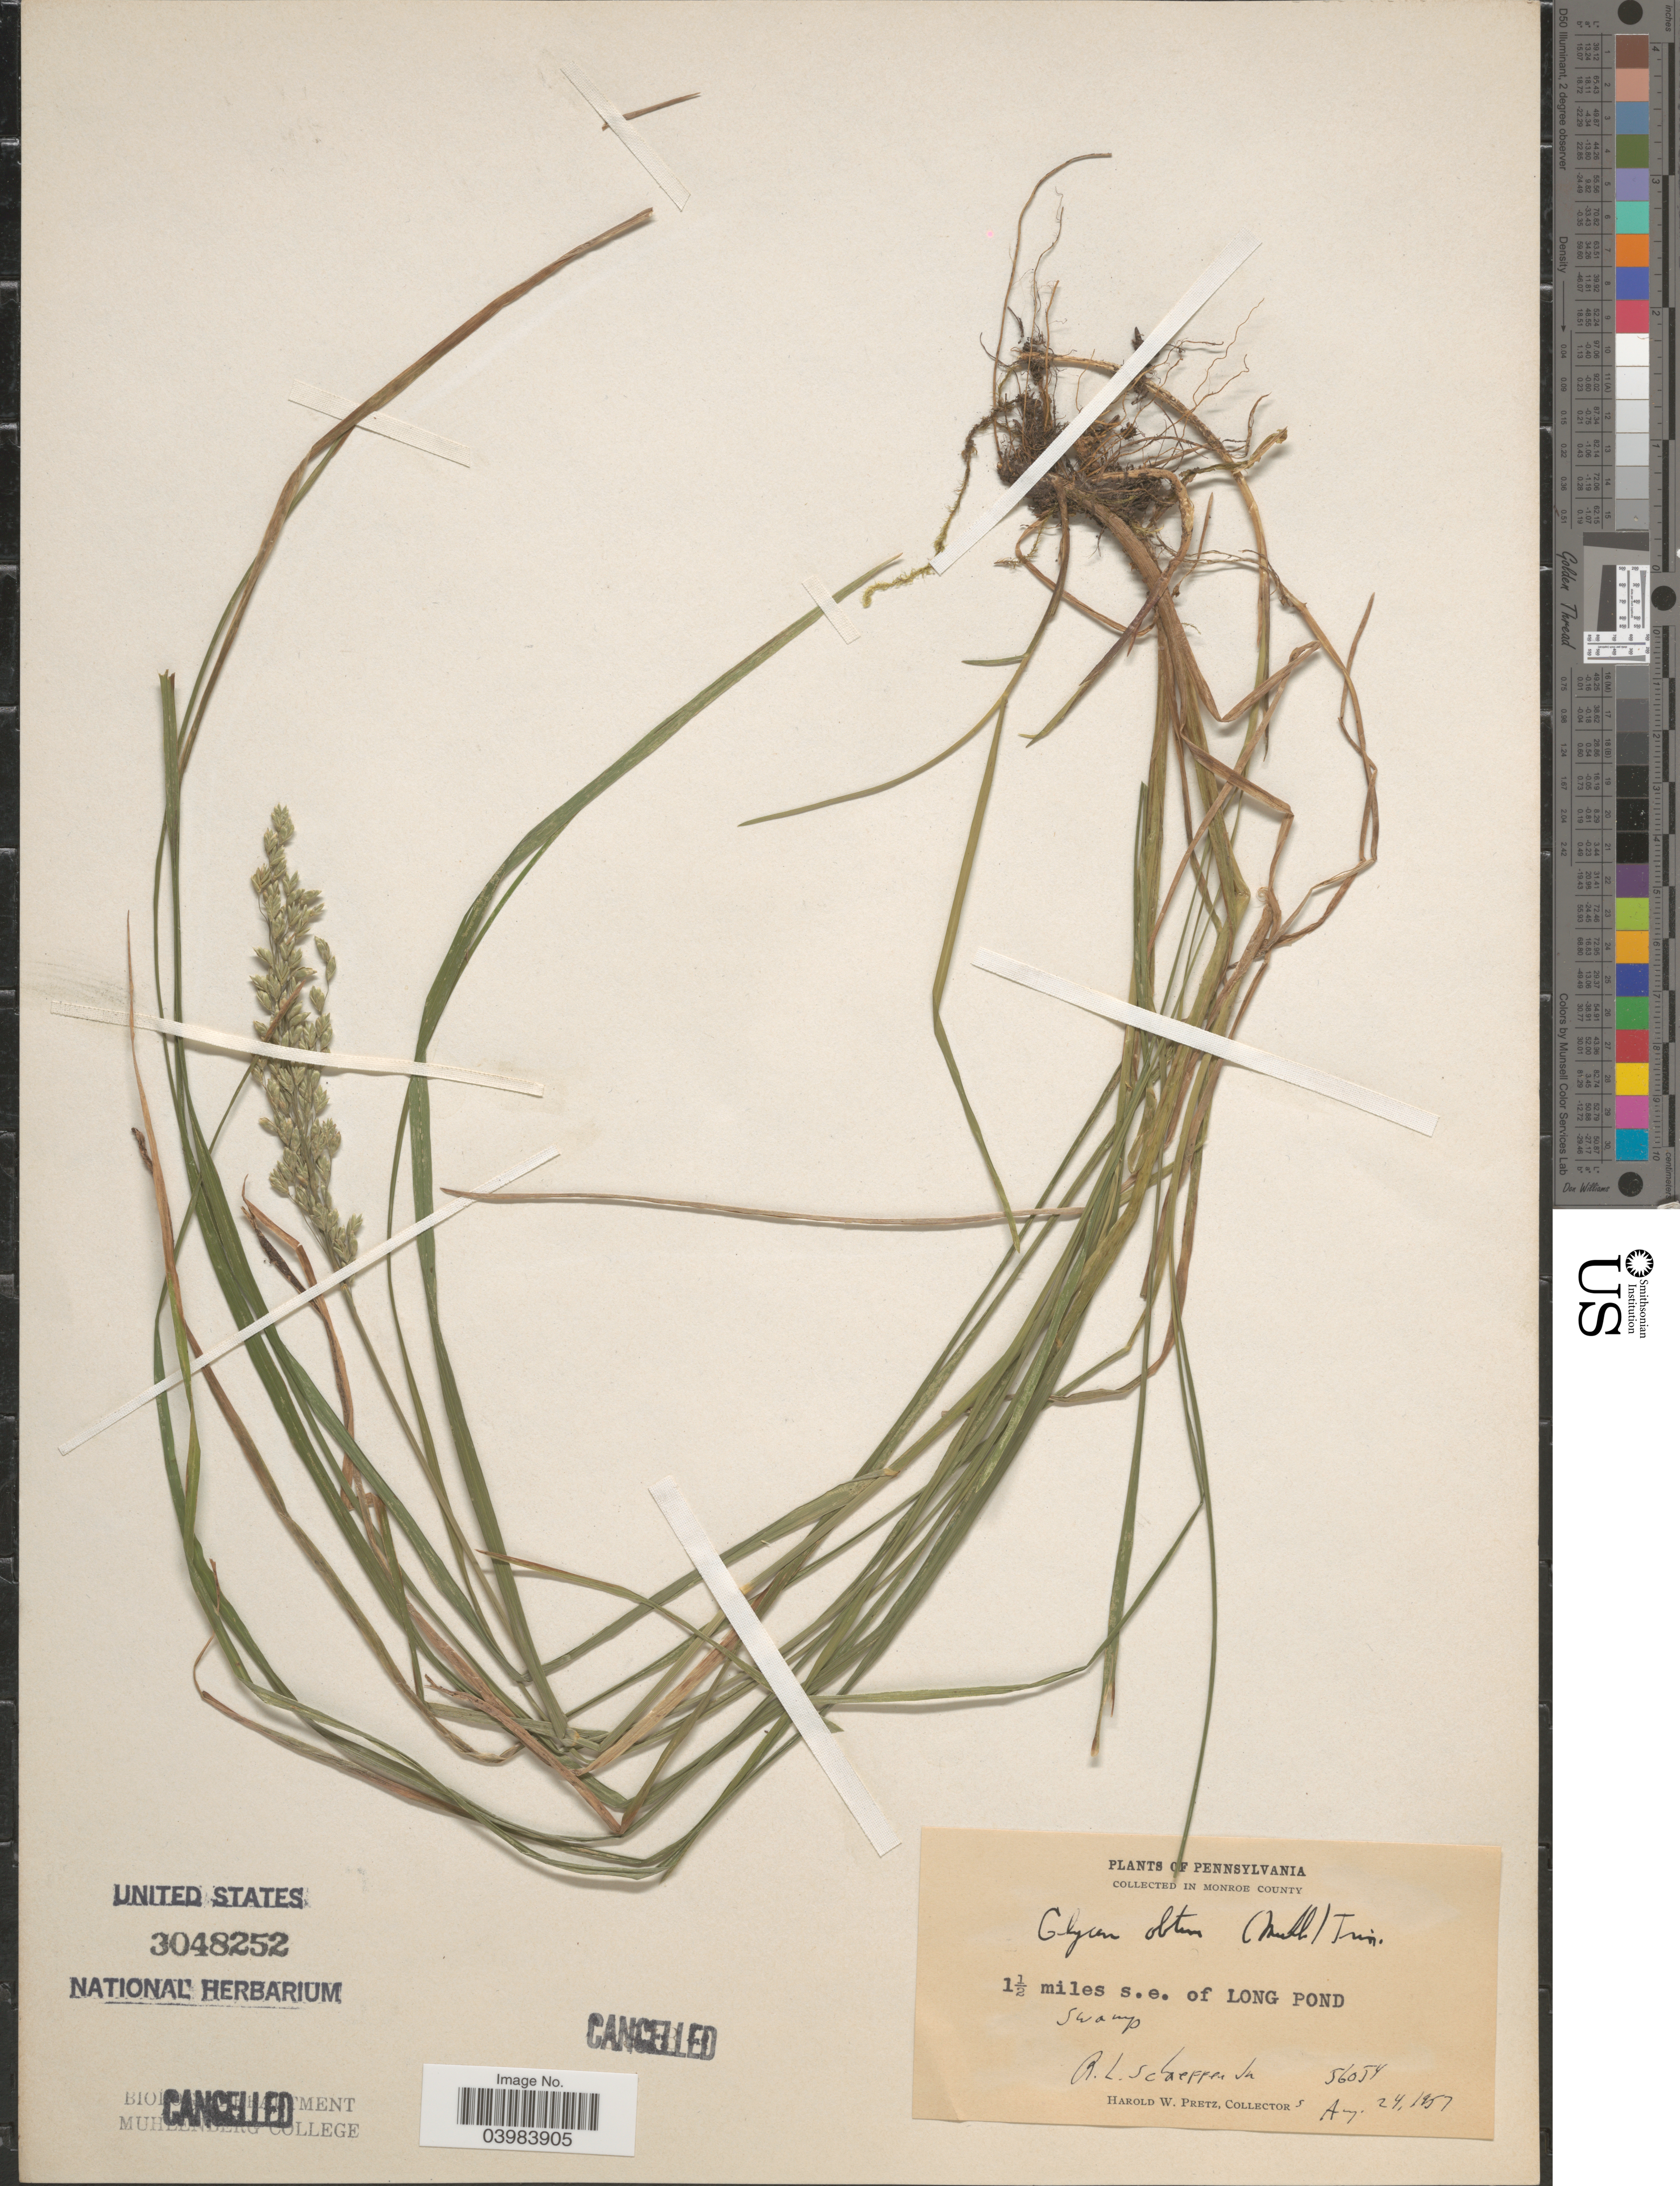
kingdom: Plantae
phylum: Tracheophyta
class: Liliopsida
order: Poales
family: Poaceae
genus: Glyceria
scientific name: Glyceria obtusa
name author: (Muhl.) Trin.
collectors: H. W. Pretz & R. L. Schaeffer Jr.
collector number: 56054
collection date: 1957-08-24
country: United States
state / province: Pennsylvania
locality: Monroe County. 1½ miles s.e. of Long Pond. Swamp.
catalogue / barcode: US 3048252